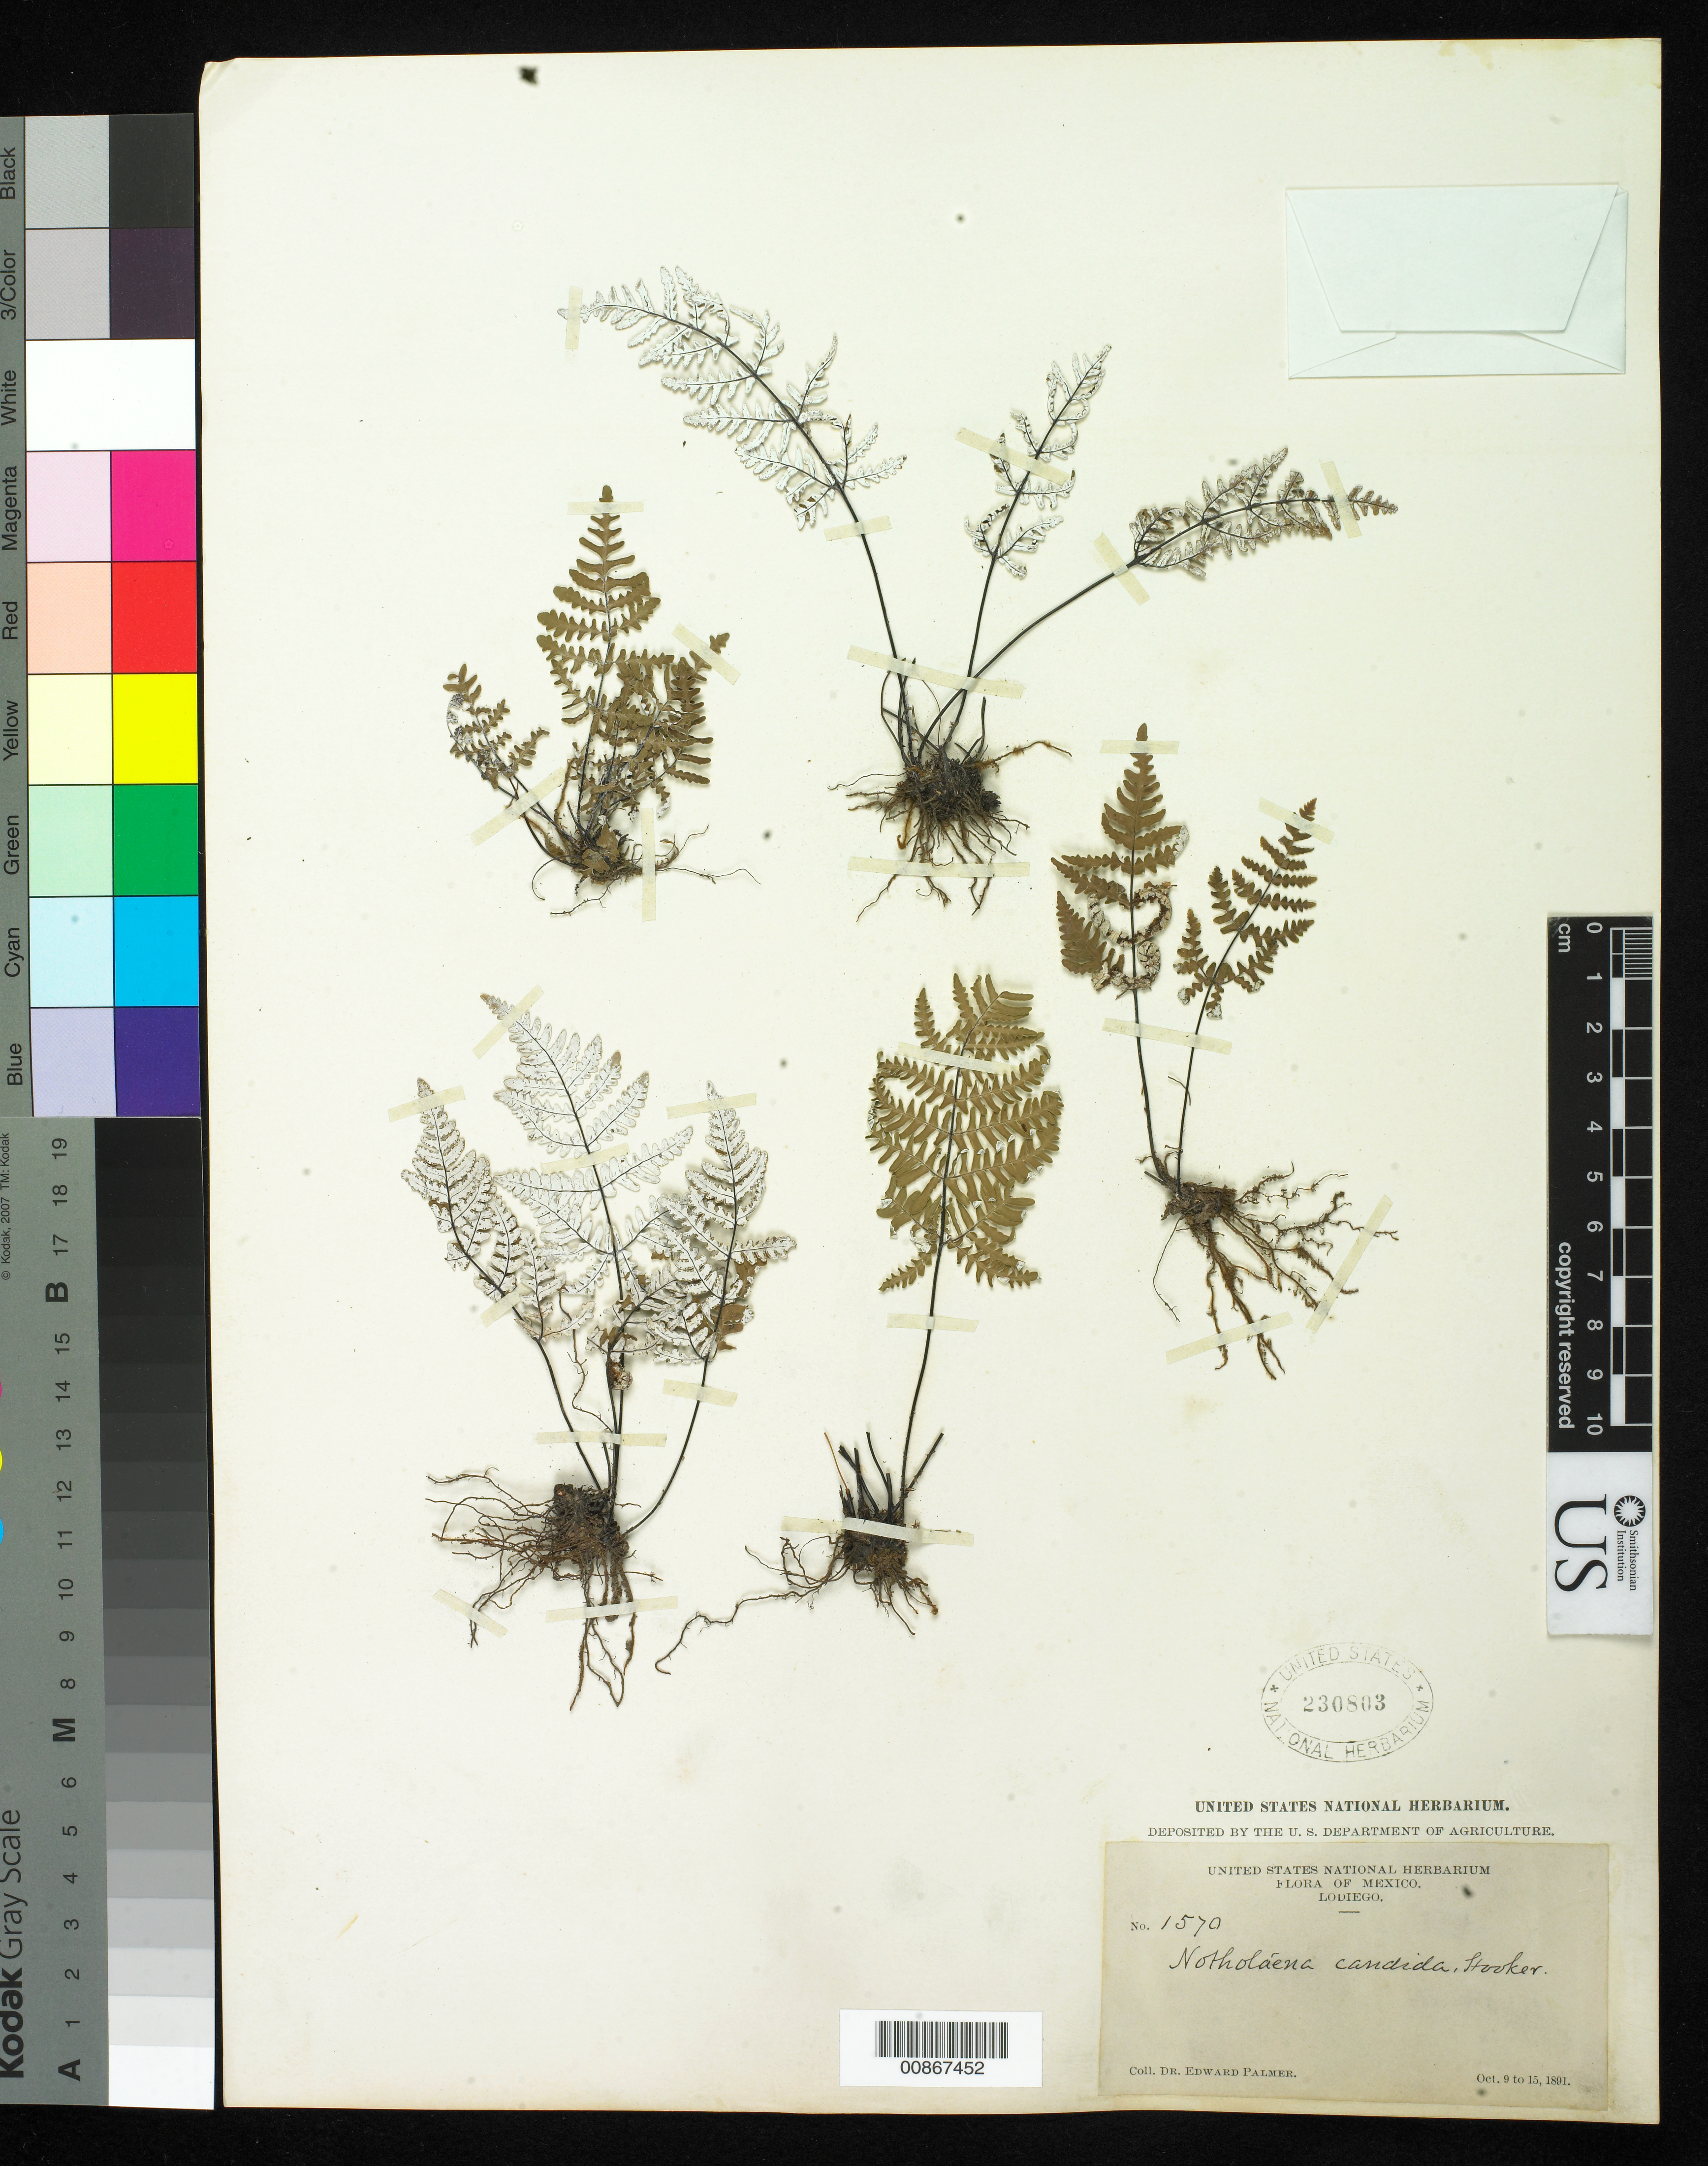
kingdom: Plantae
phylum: Tracheophyta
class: Polypodiopsida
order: Polypodiales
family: Pteridaceae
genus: Notholaena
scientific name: Notholaena candida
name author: (M. Martens) Hook.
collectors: E. Palmer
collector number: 1570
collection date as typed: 09 Oct 1891 to 15 Oct 1891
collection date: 1891-10-09/1891-10-15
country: Mexico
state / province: Sinaloa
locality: Lodiego, Sinaloa.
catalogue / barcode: US 230803